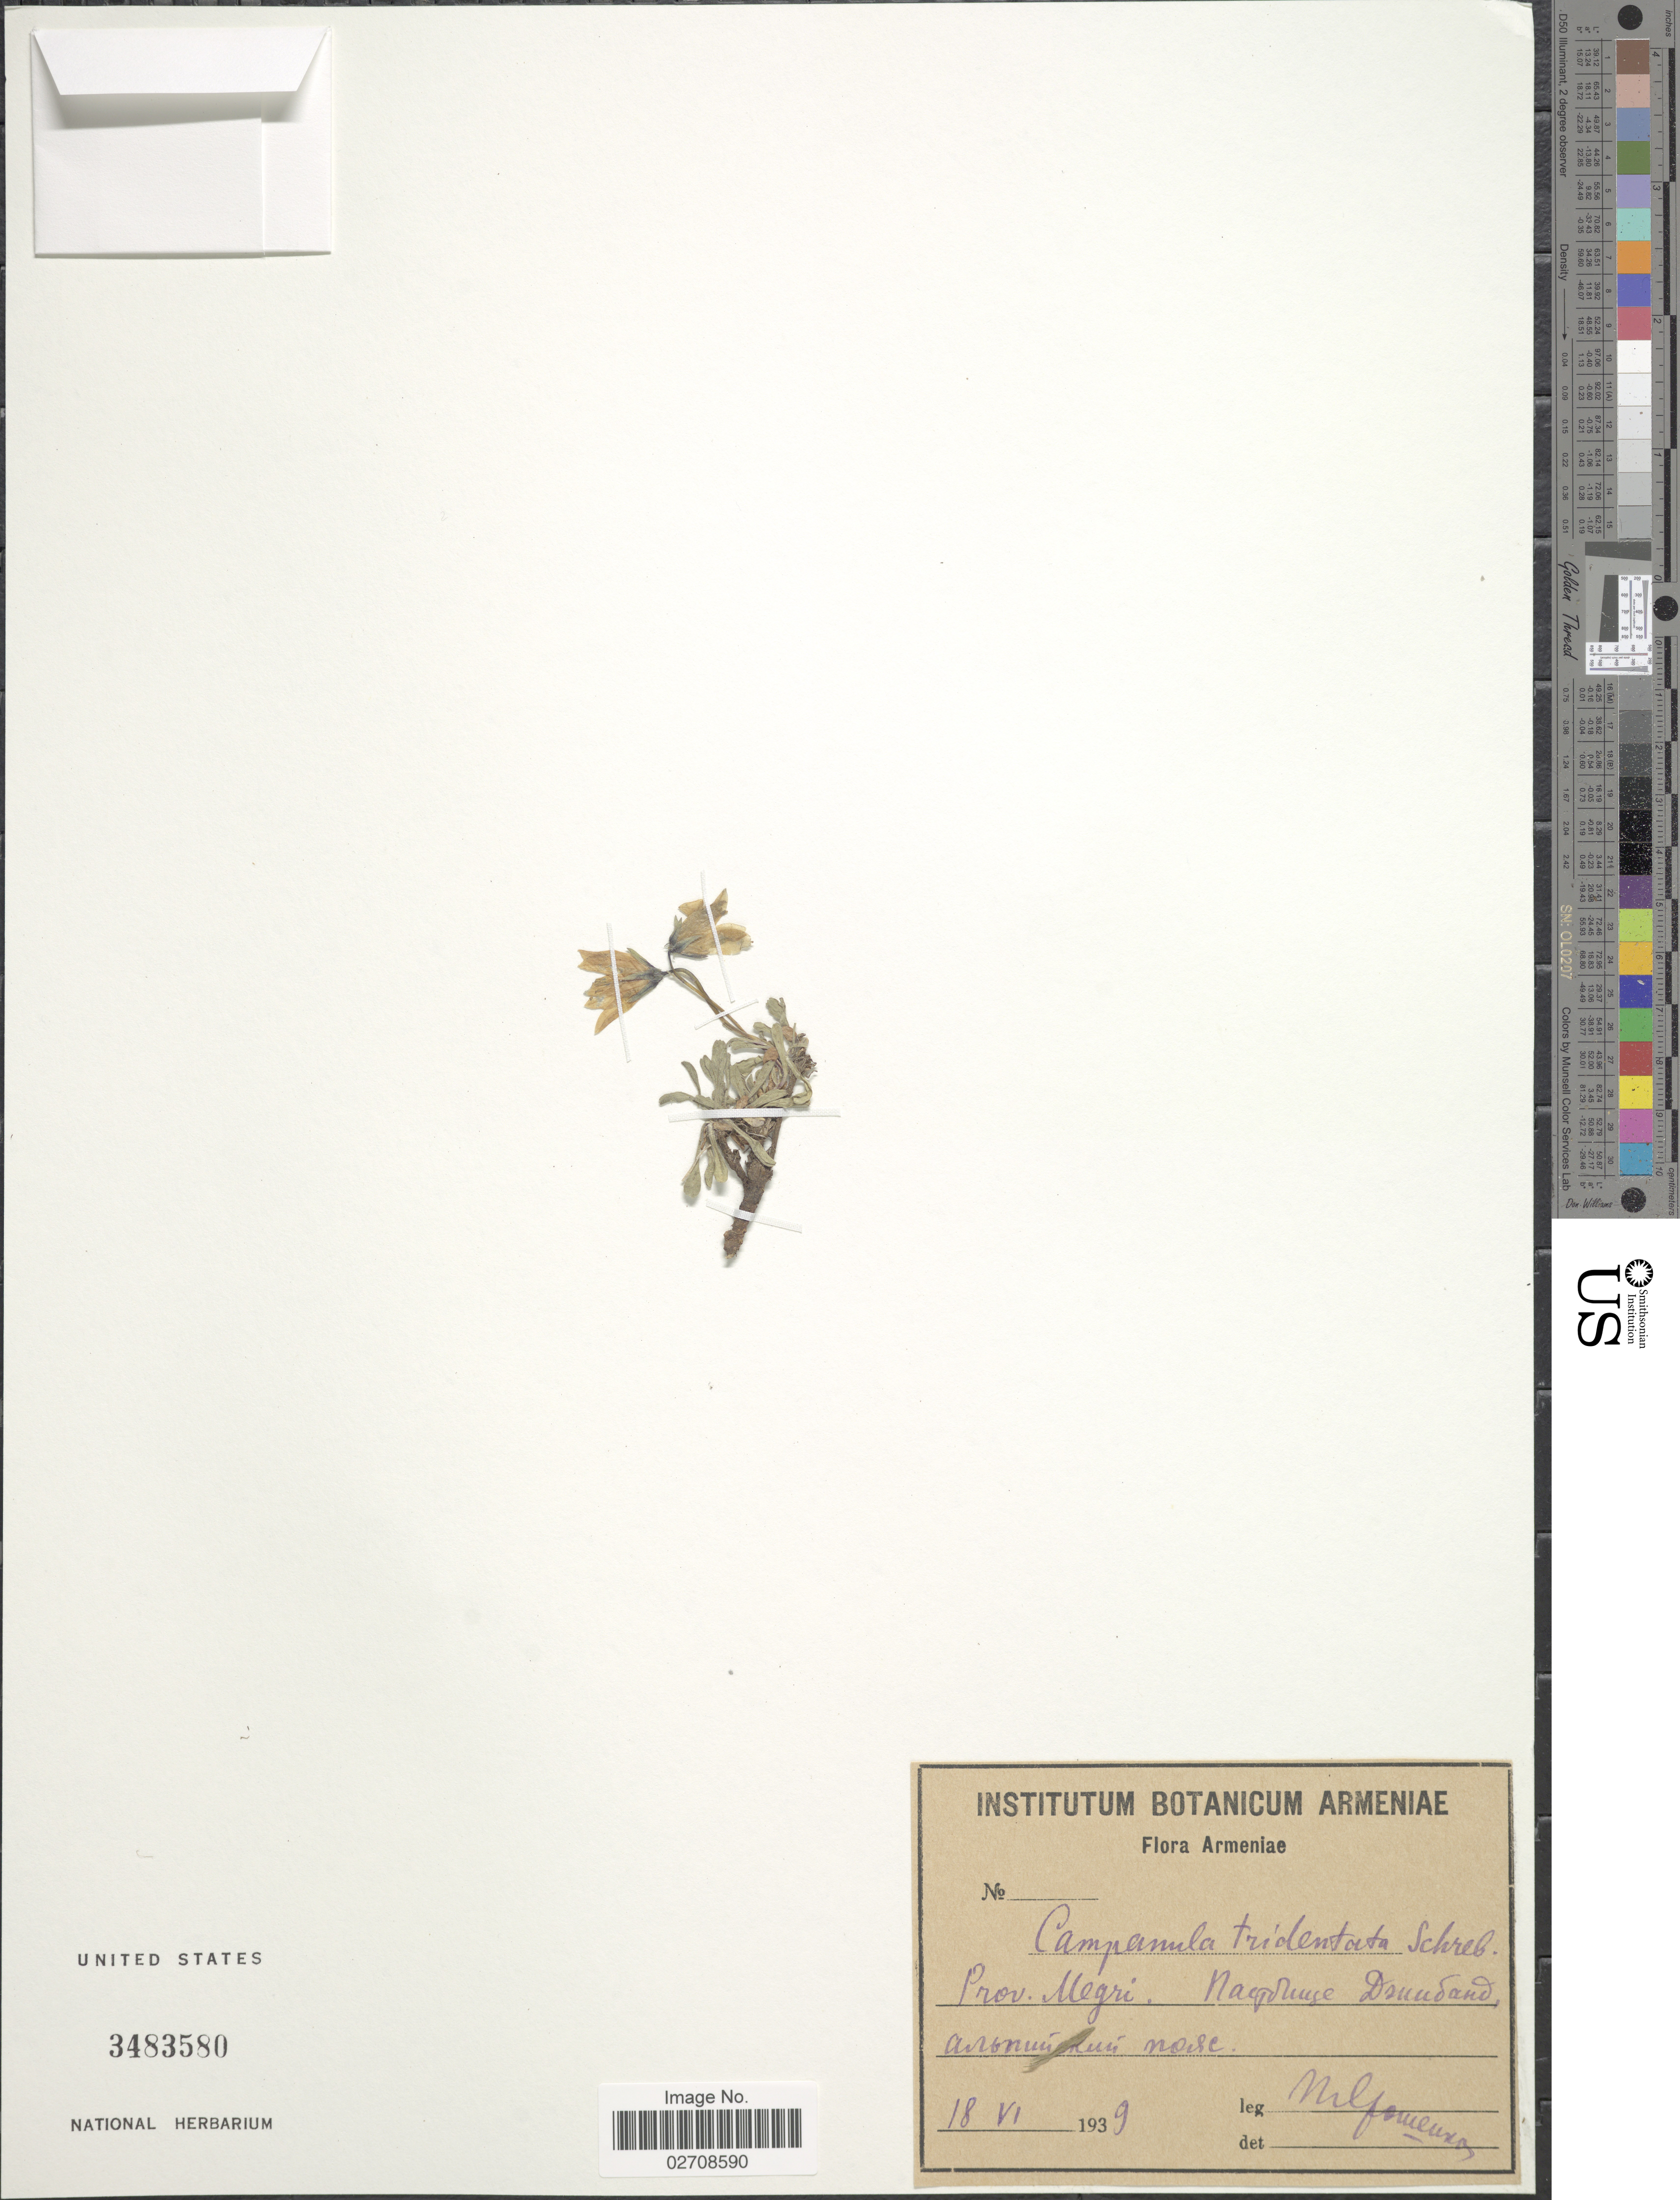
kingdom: Plantae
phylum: Tracheophyta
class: Magnoliopsida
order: Asterales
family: Campanulaceae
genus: Campanula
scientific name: Campanula tridentata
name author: Schreb.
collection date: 1939-06-18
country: Armenia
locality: Prov. Megri, Naqdruge [interpreted]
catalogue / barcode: US 3483580